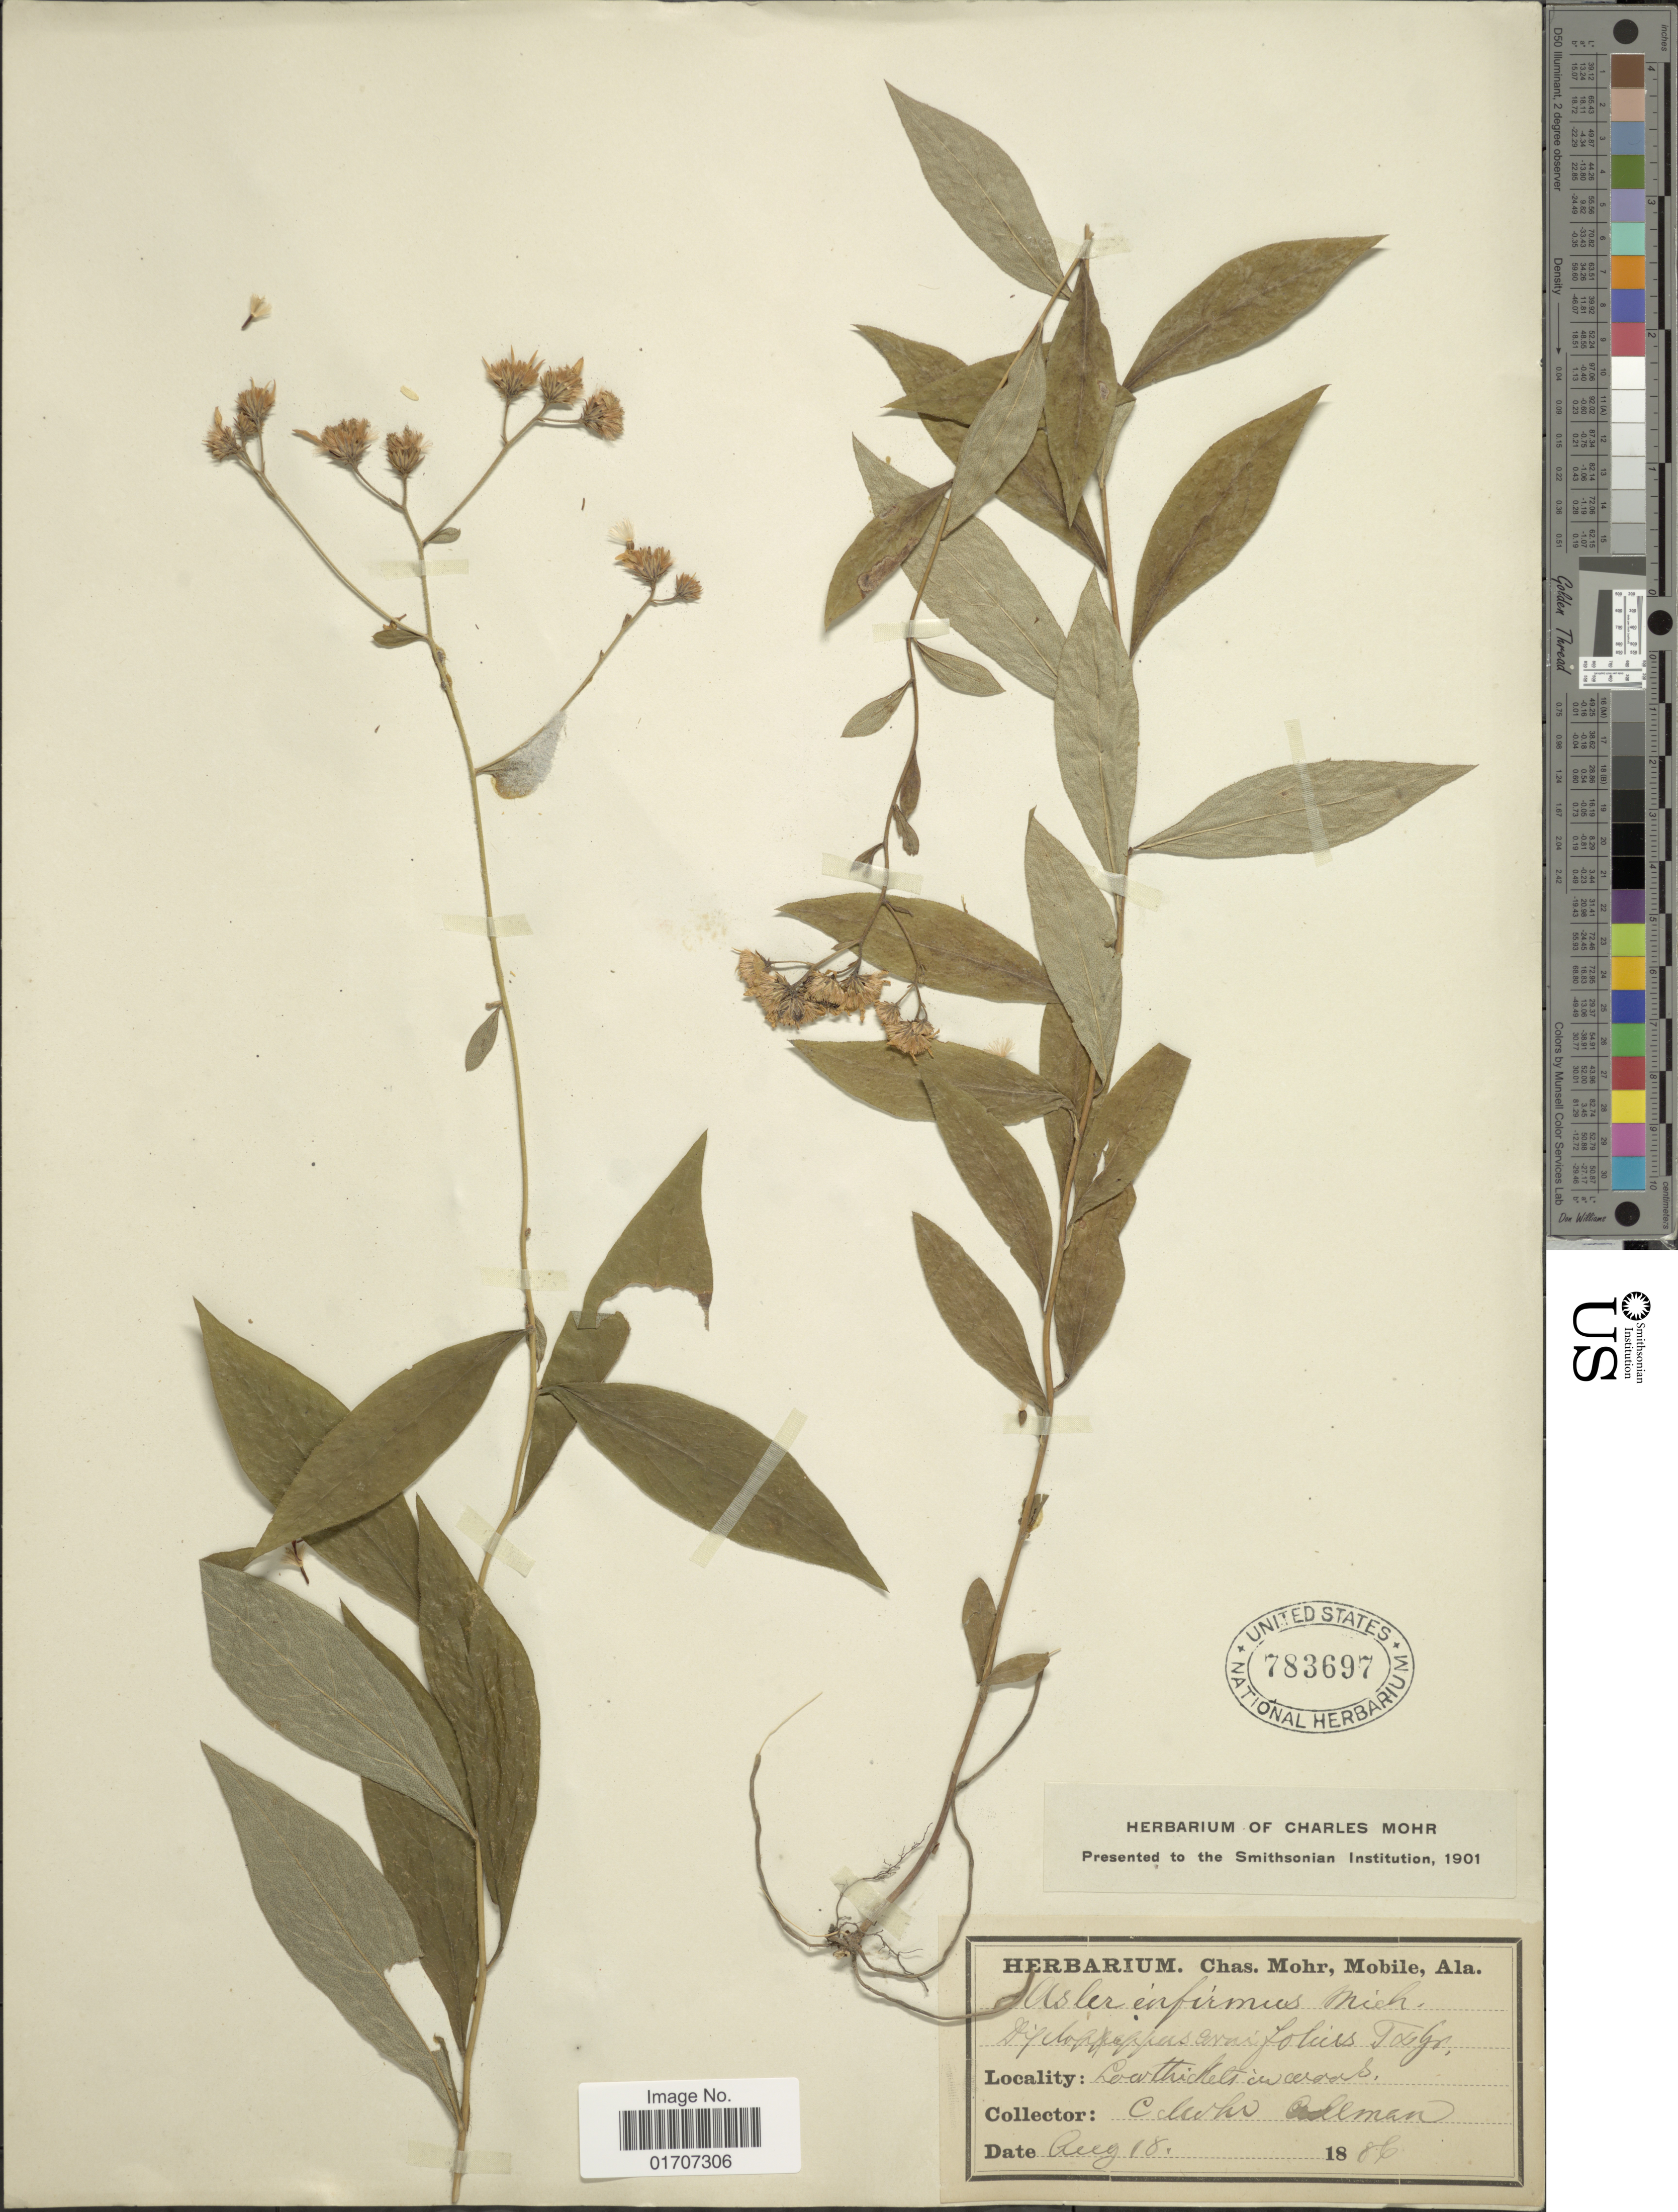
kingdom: Plantae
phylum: Tracheophyta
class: Magnoliopsida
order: Asterales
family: Asteraceae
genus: Doellingeria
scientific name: Doellingeria infirma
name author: (Michx.) Greene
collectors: C. T. Mohr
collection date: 1806-08-18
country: United States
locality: Low Thickets in woods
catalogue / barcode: US 783697